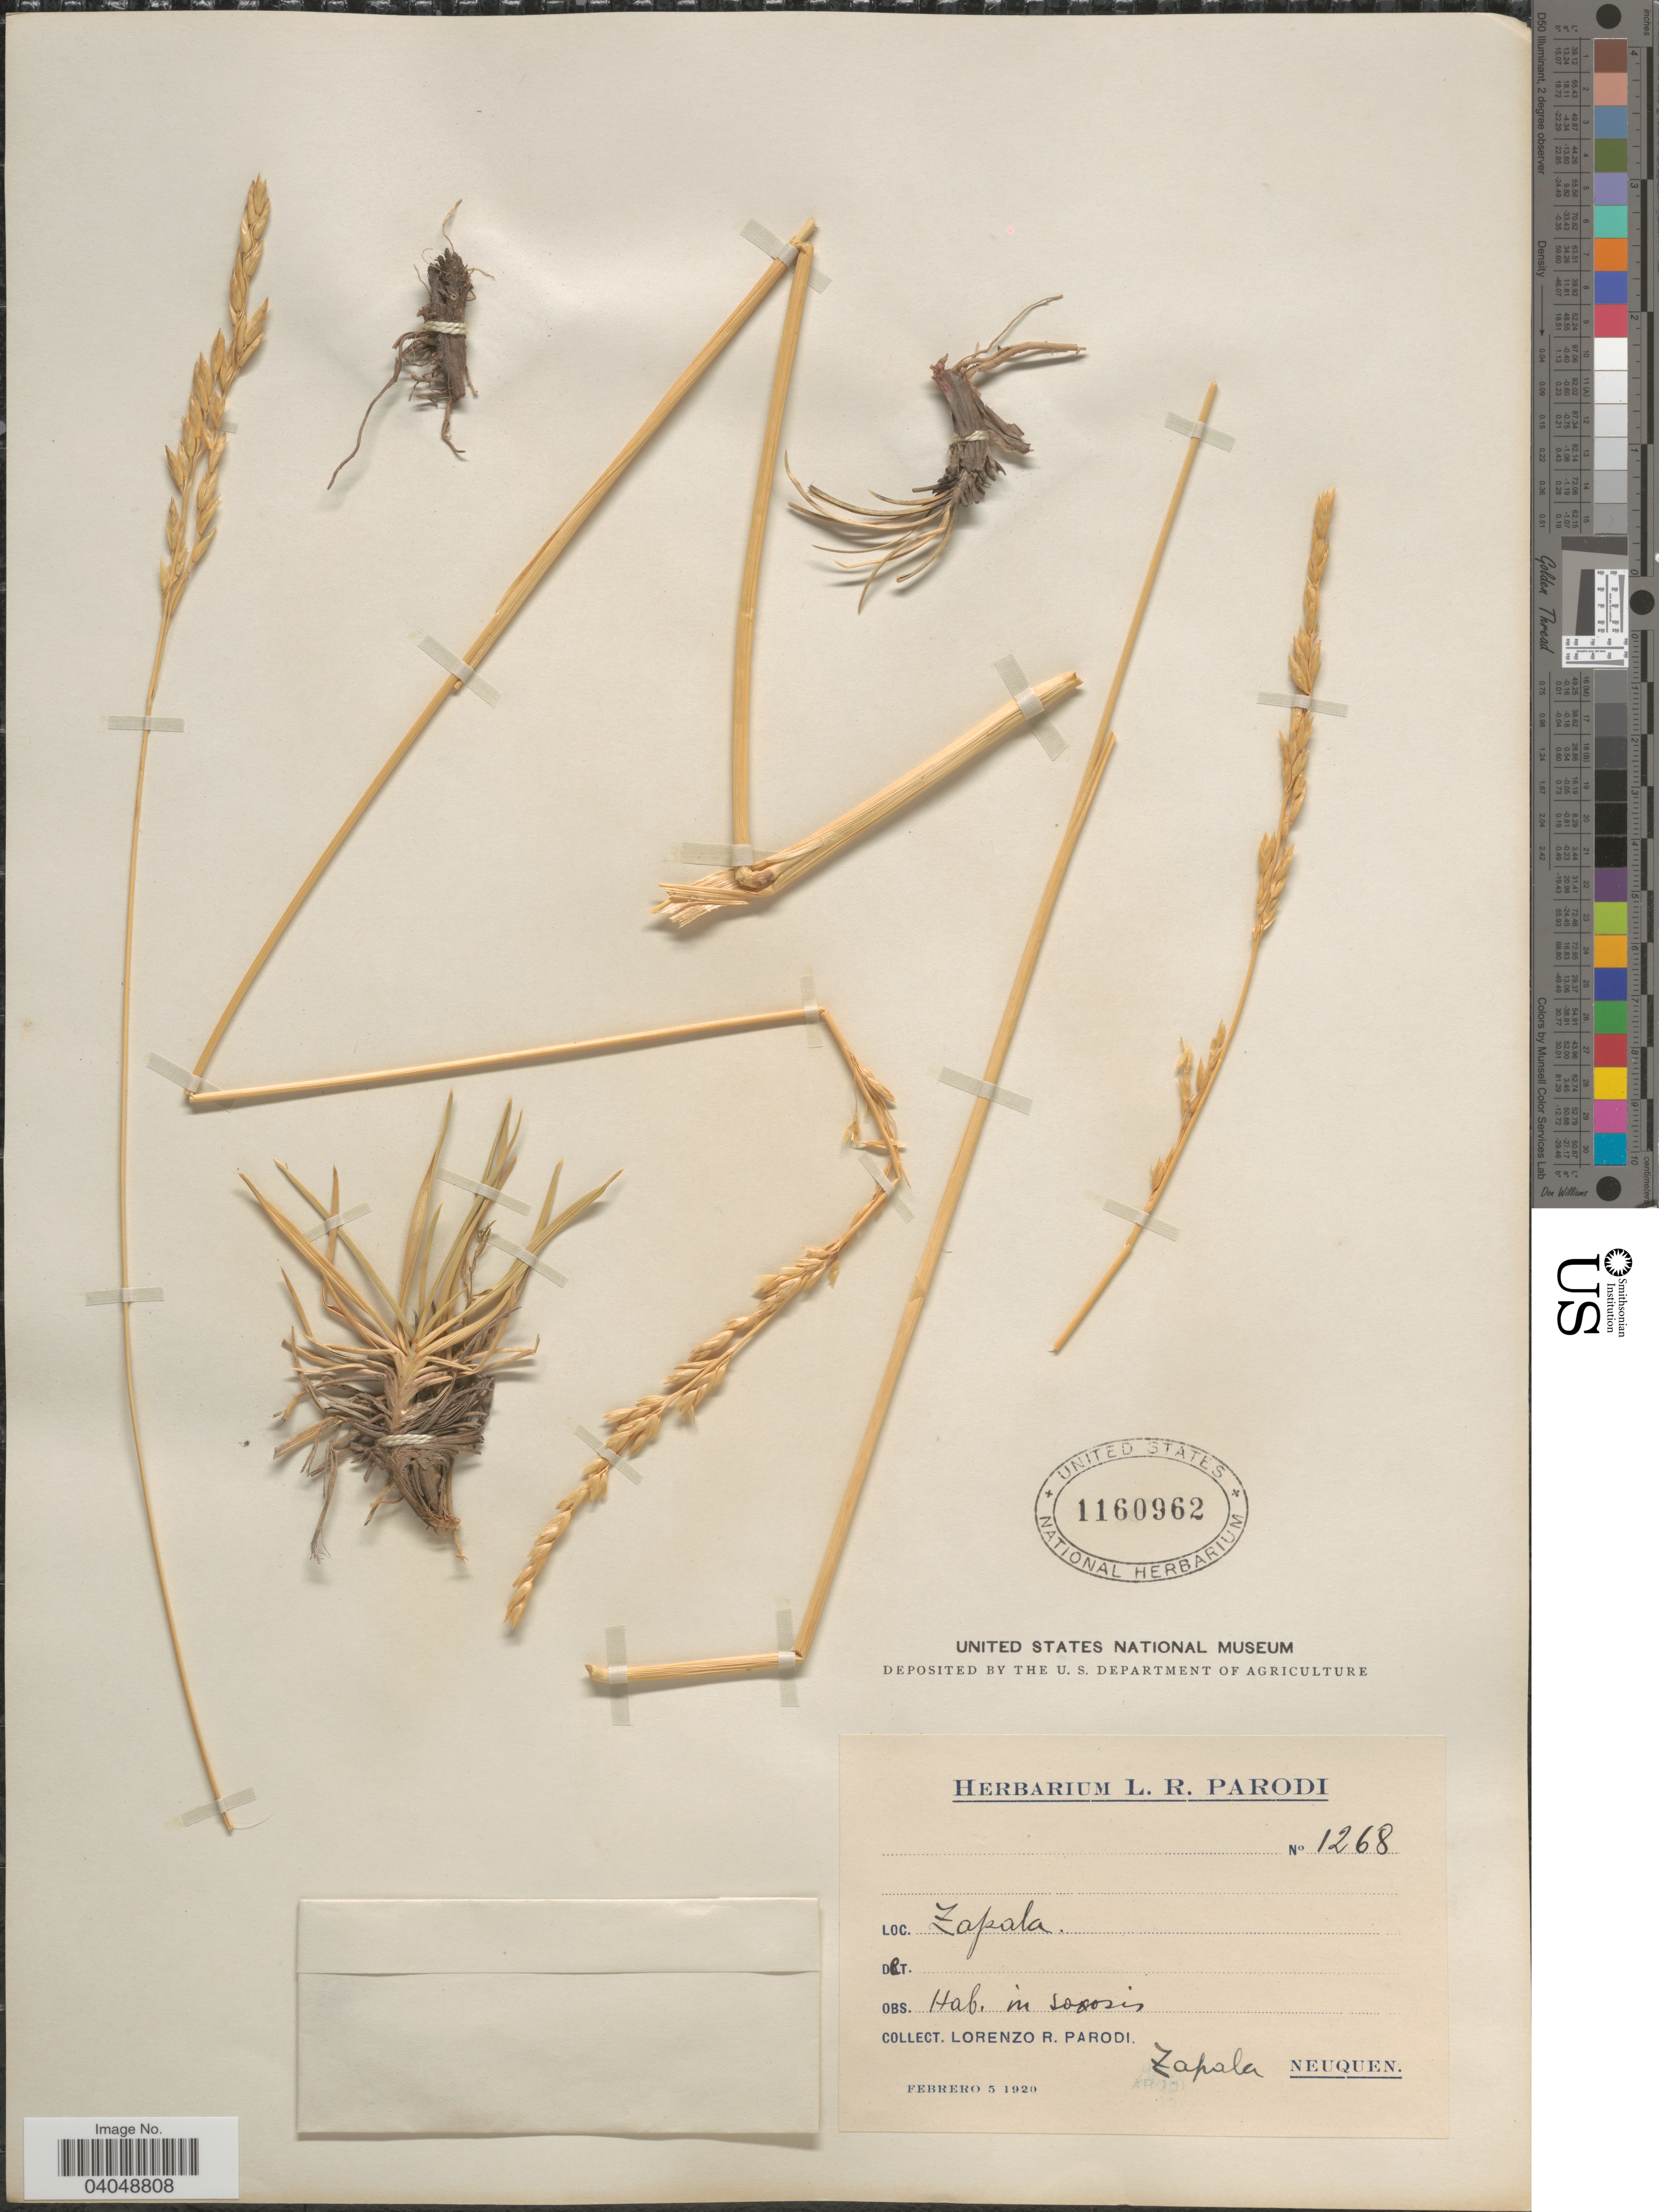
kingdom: Plantae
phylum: Tracheophyta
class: Liliopsida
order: Poales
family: Poaceae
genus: Festuca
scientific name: Festuca sp.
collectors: L. R. Parodi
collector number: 1268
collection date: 1920-02-05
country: Argentina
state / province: Neuquen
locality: Zapala.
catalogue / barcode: US 1160962